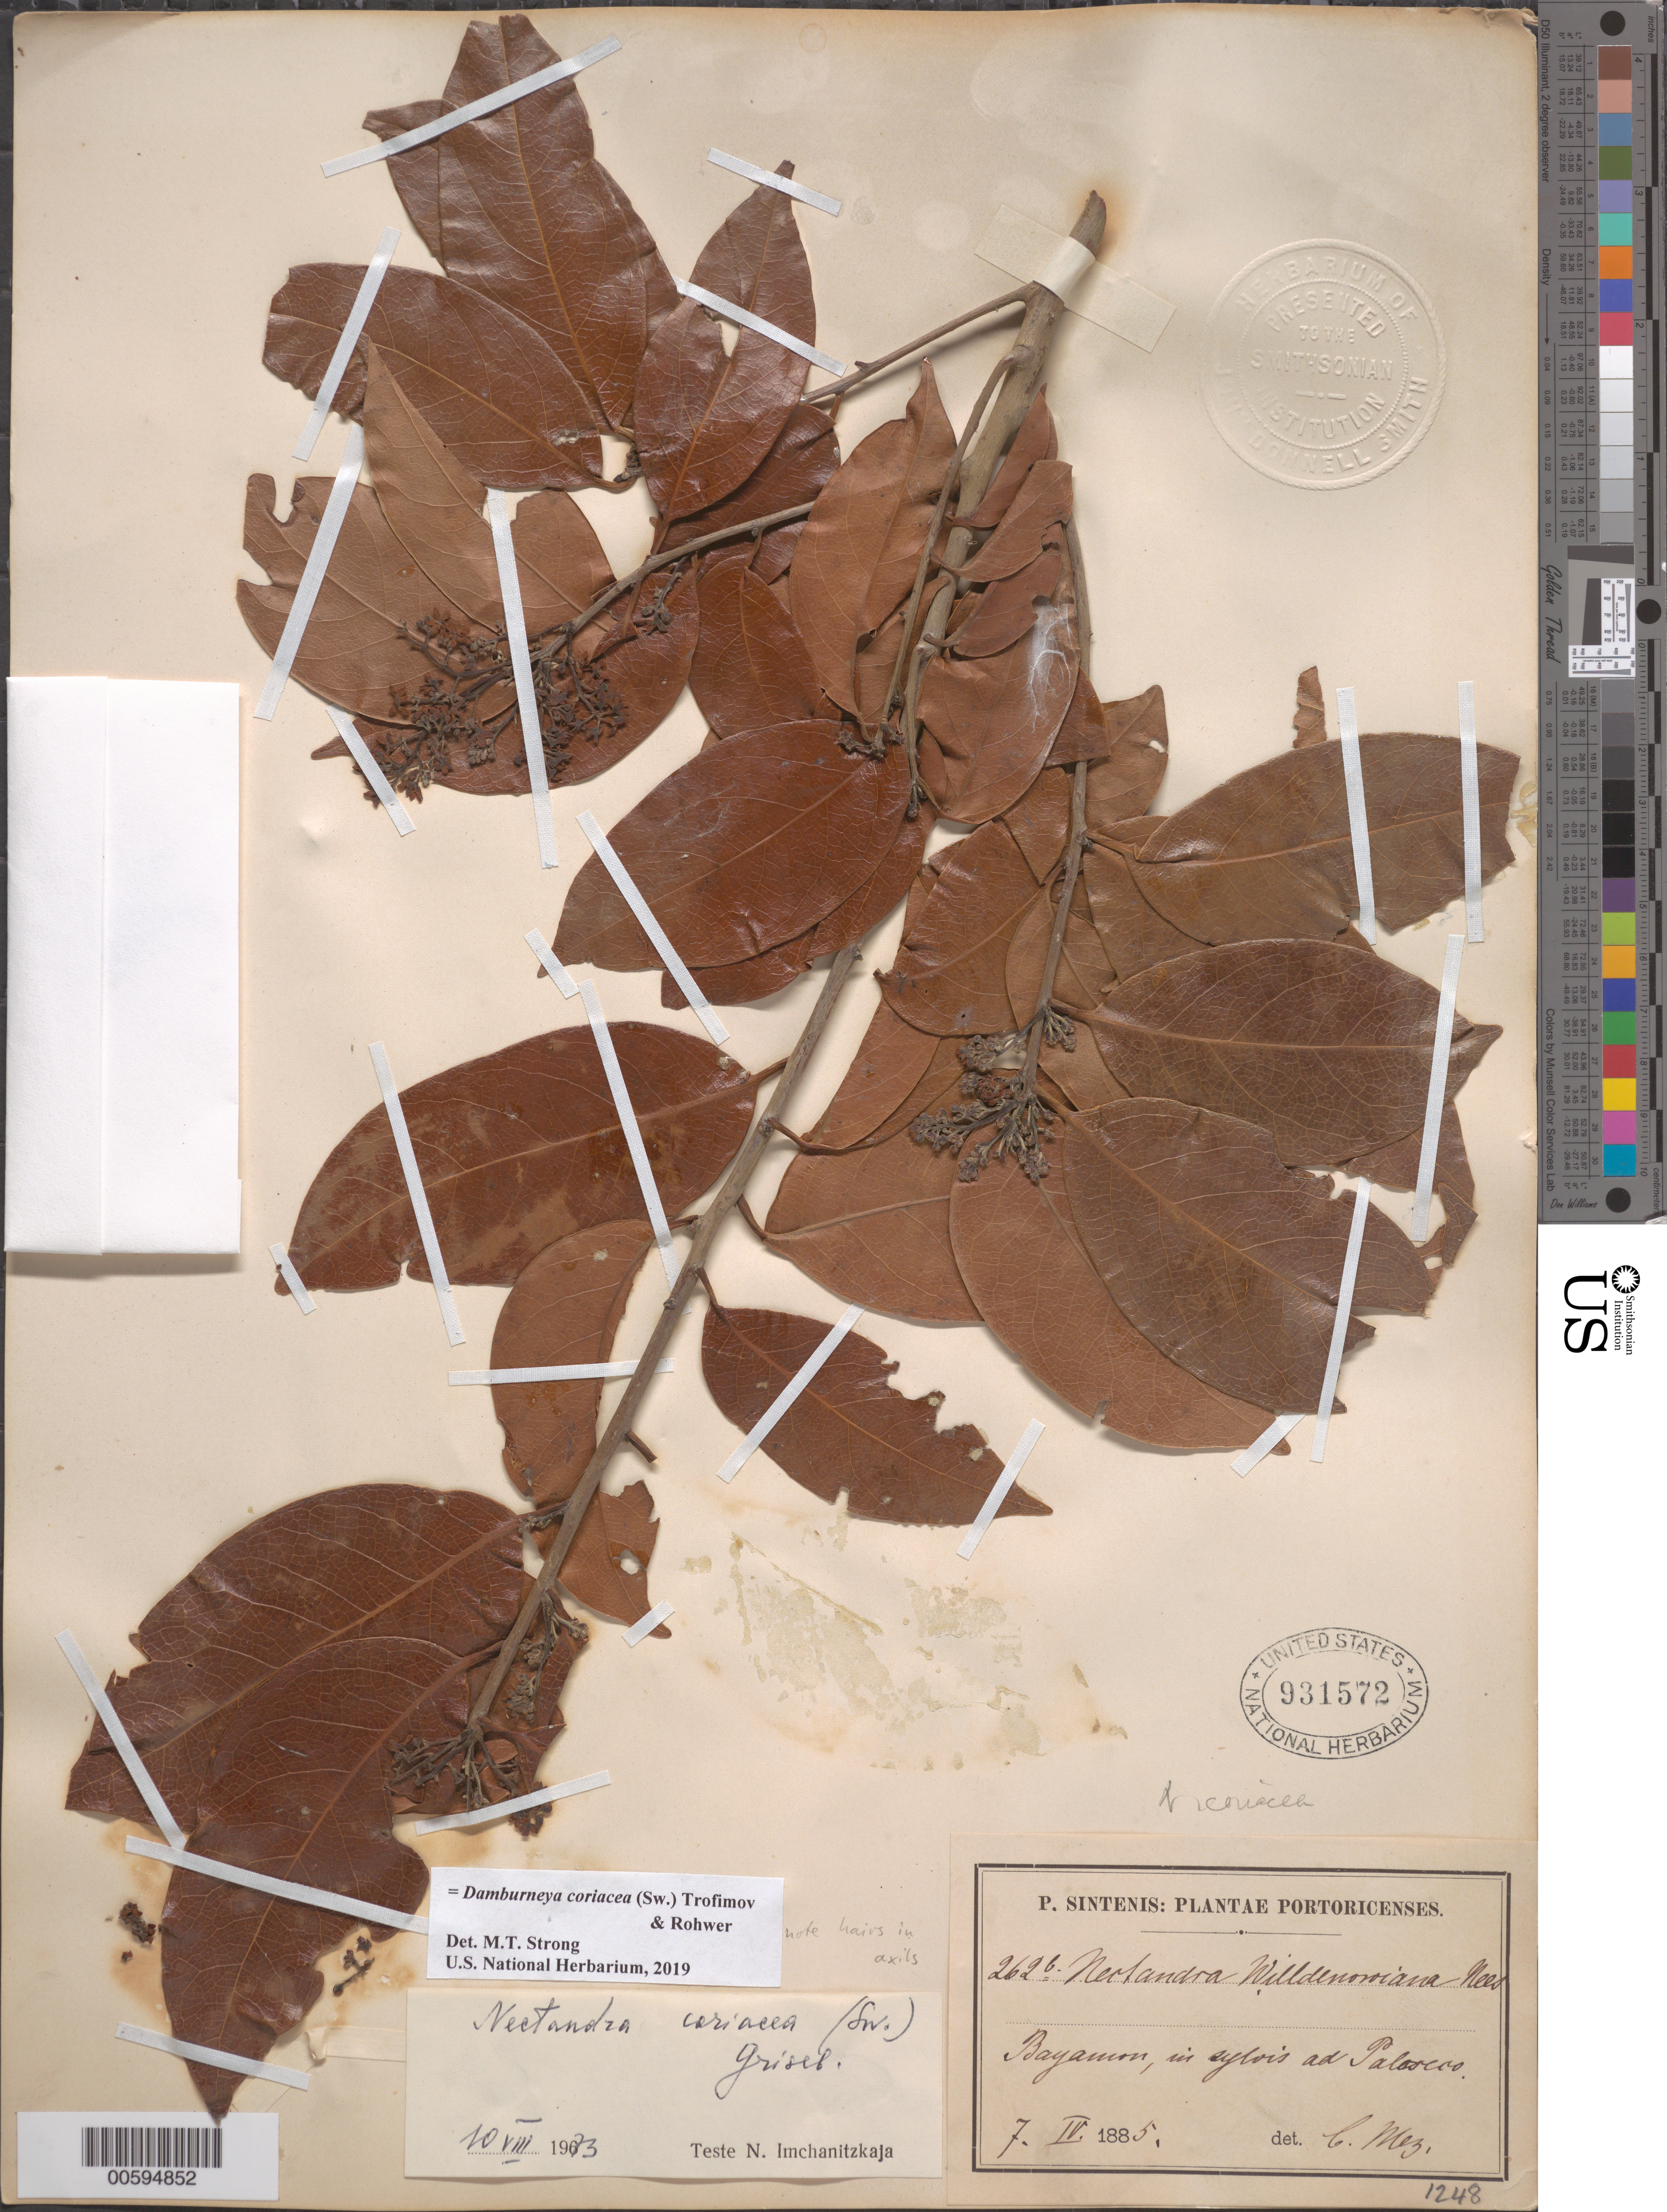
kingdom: Plantae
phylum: Tracheophyta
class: Magnoliopsida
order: Laurales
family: Lauraceae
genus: Damburneya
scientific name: Damburneya coriacea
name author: (Sw.) Trofimov & Rohwer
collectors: P. Sintenis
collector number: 262b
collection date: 1885-04-07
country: Puerto Rico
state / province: Bayamón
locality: In sylvis ad Paloseco.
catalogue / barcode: US 931572